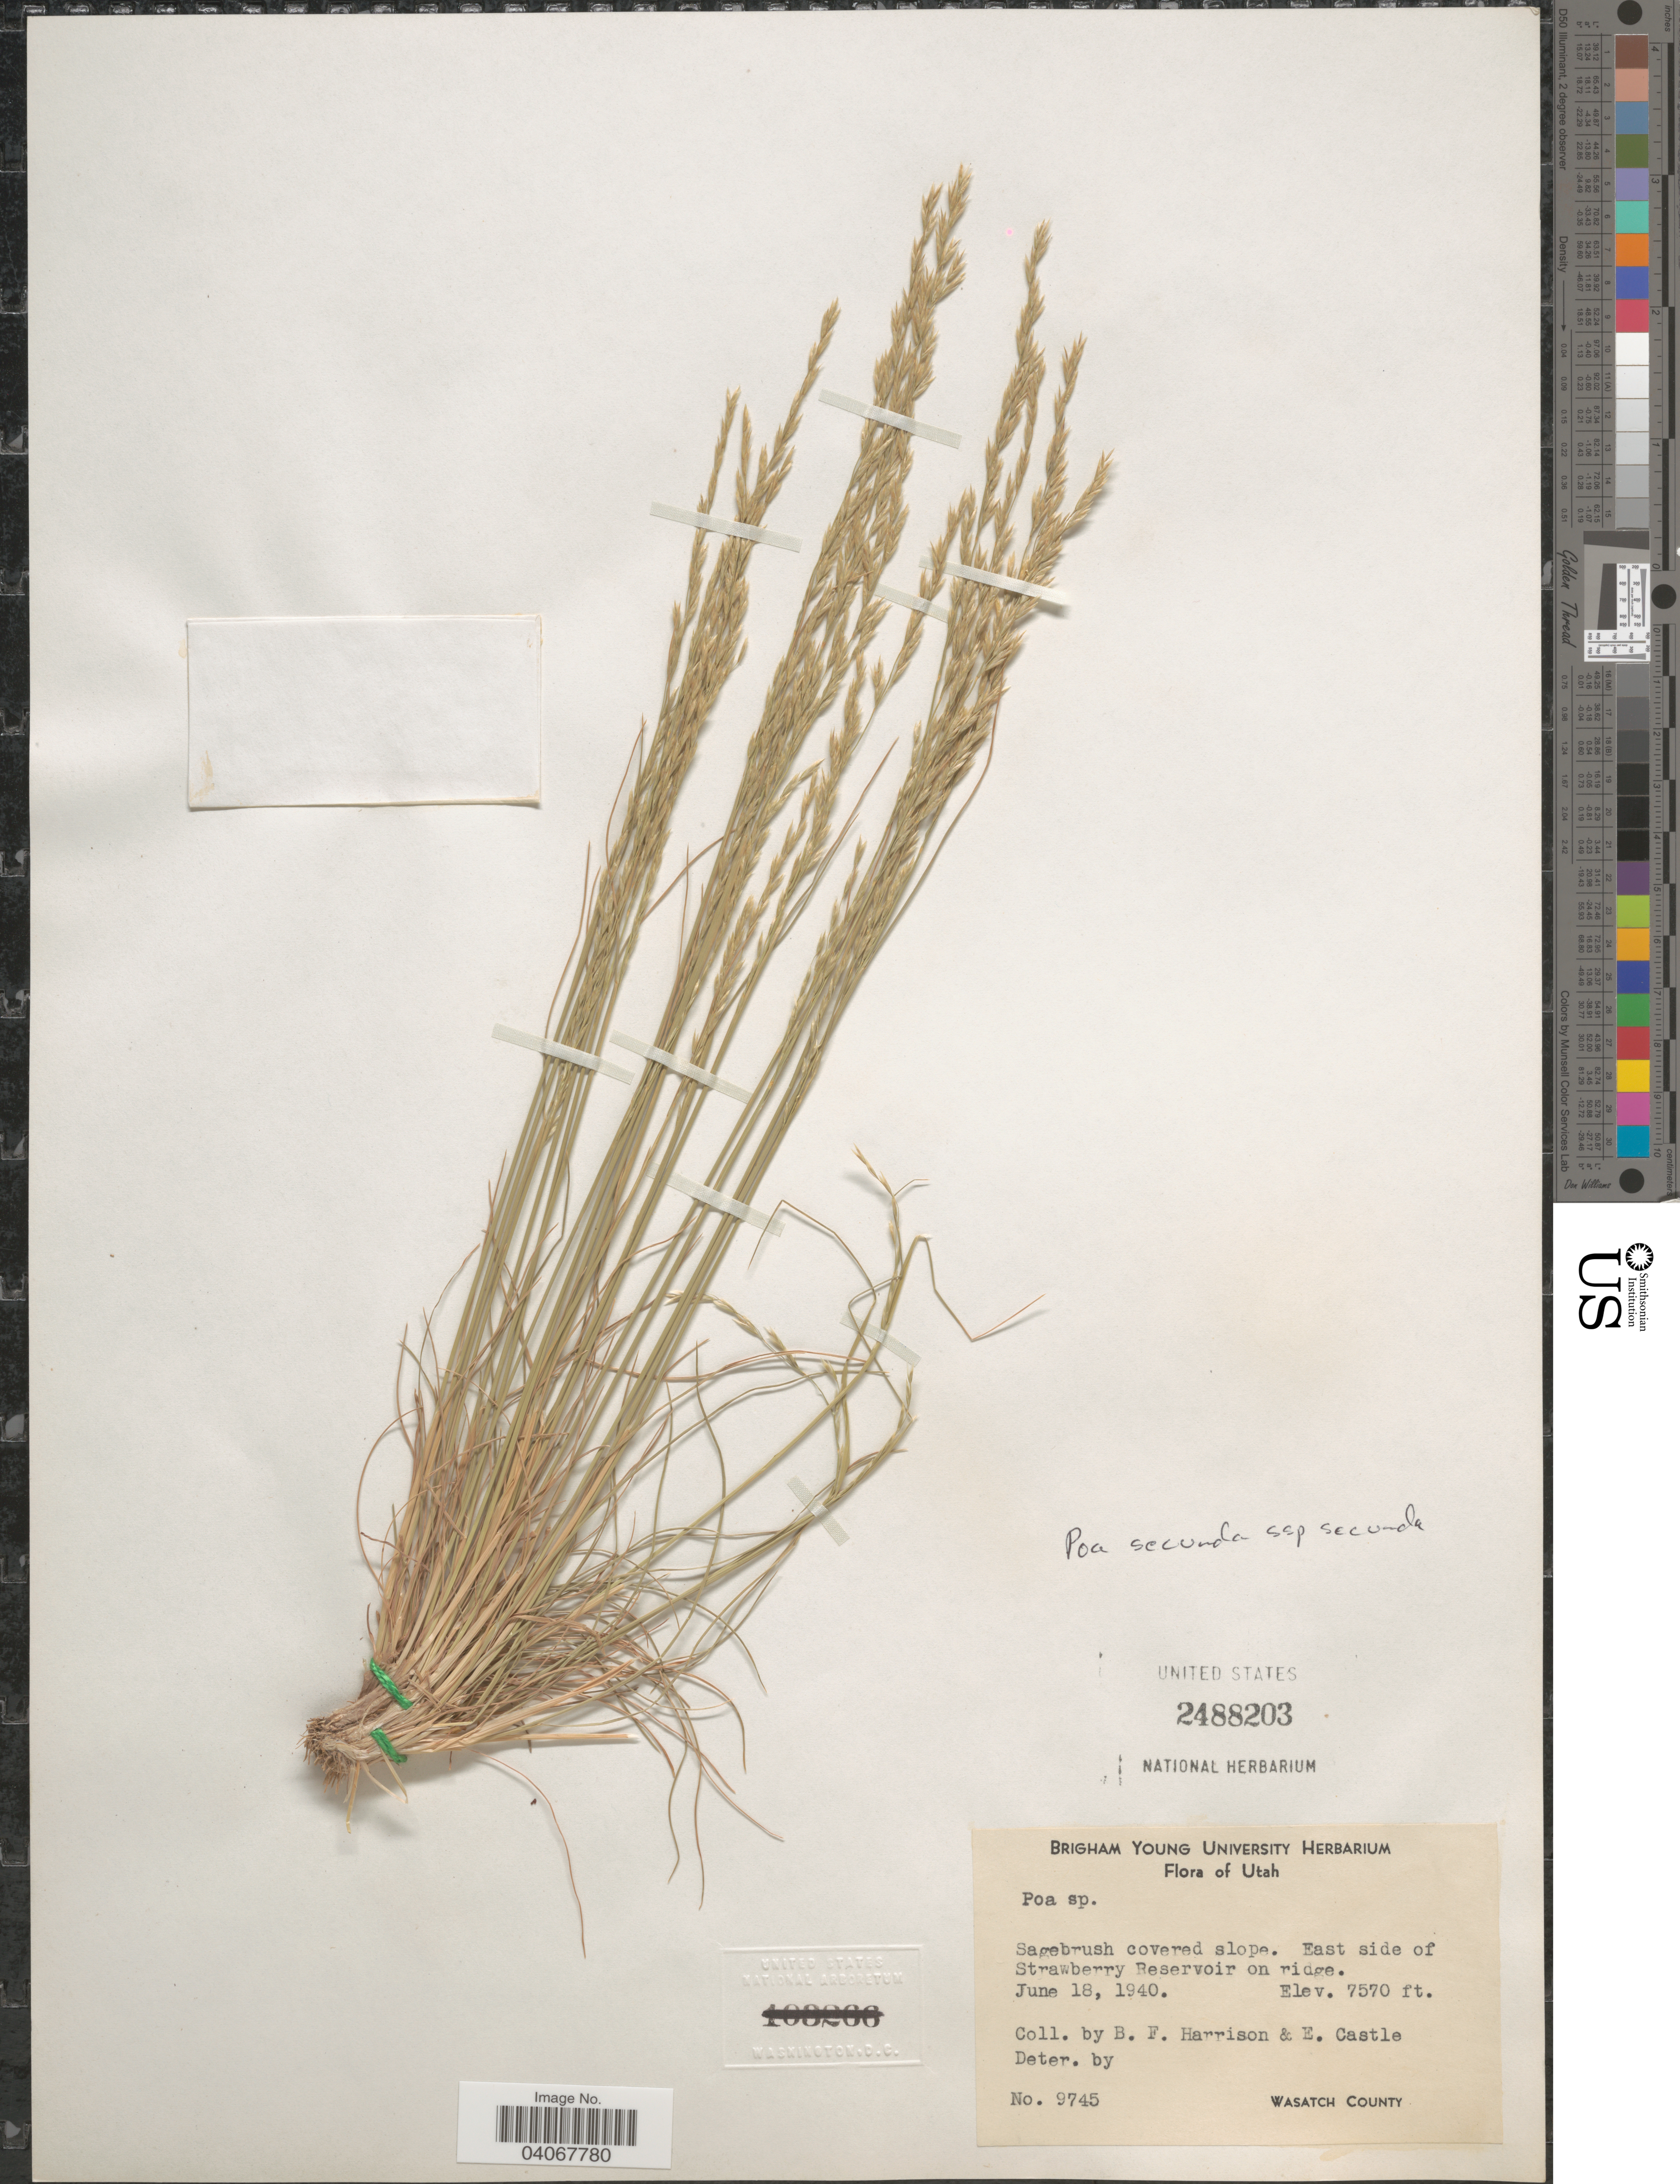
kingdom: Plantae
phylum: Tracheophyta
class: Liliopsida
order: Poales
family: Poaceae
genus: Poa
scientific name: Poa secunda subsp. secunda var. secunda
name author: J. Presl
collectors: B. F. Harrison & E. Castle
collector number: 9745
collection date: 1940-06-18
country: United States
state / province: Utah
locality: East side of Strawberry Reservoir on ridge. Wasatch County.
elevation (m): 2307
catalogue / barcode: US 2488203